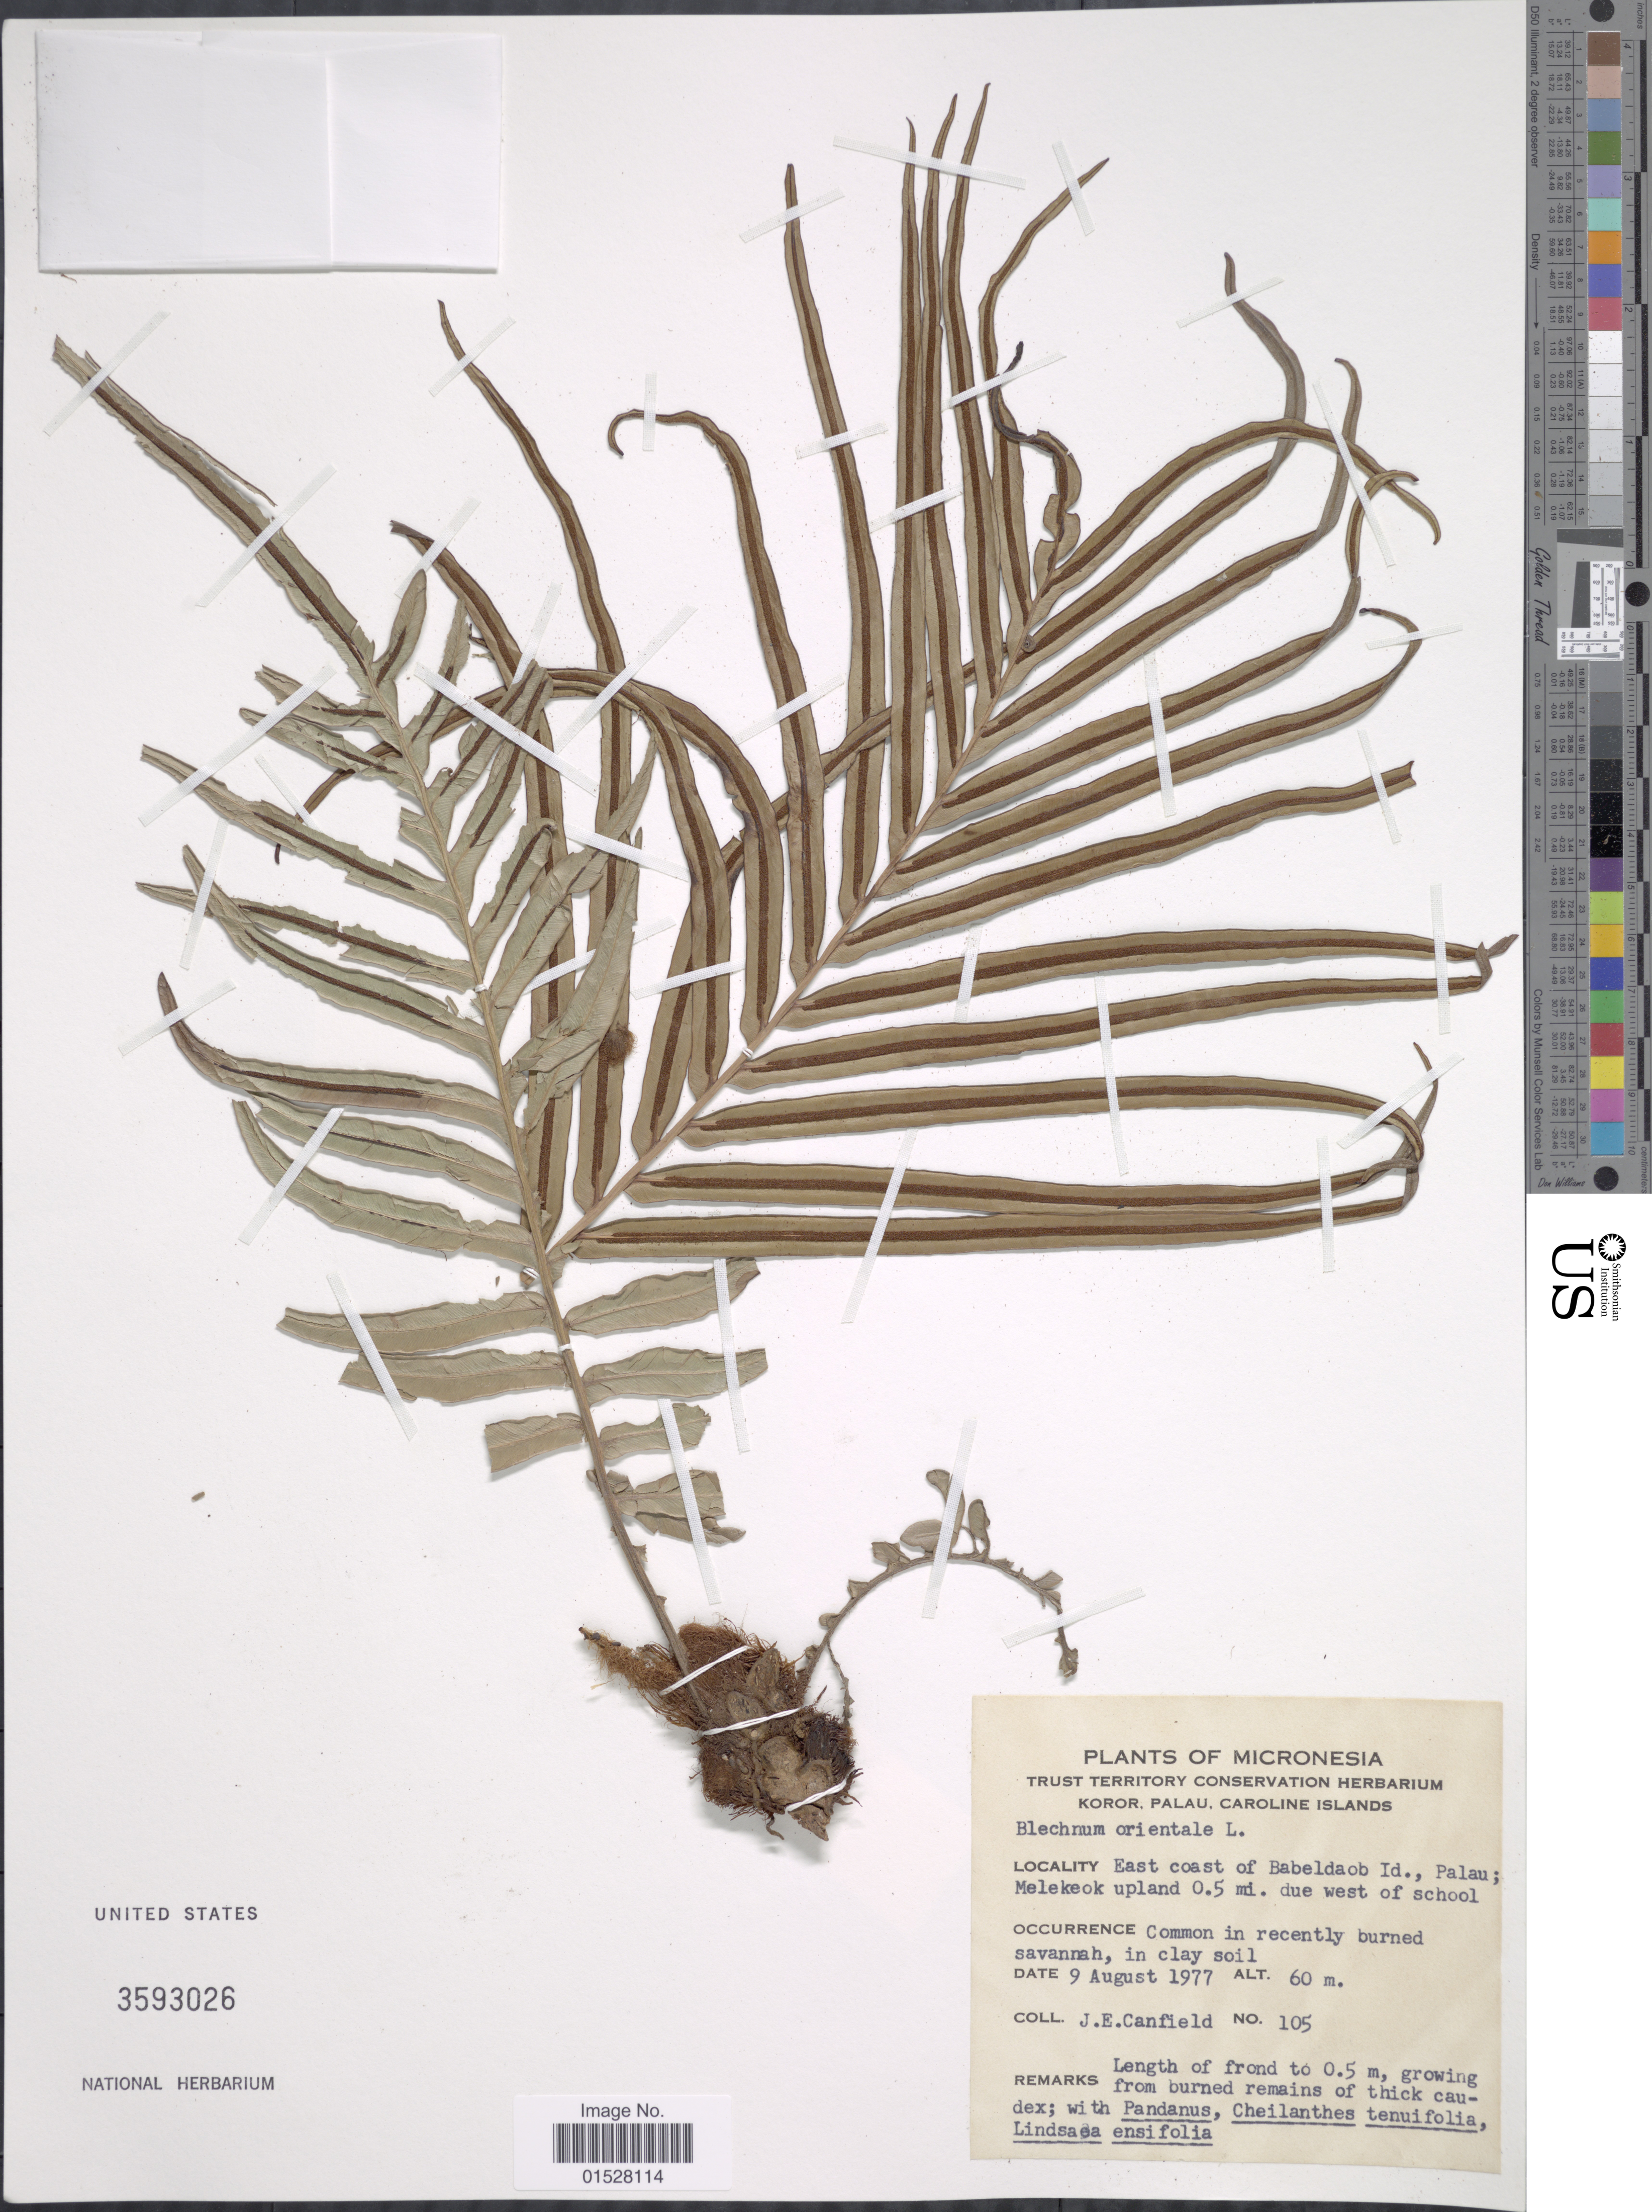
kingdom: Plantae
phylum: Tracheophyta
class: Polypodiopsida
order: Polypodiales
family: Blechnaceae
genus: Blechnum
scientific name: Blechnum orientale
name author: L.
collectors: J. E. Canfield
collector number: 105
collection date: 1977-08-09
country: Palau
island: Babeldaob [Babelthuap]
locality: Koror, Palau, Caroline Islands, east coast of Babeldaob Id., Melekeok upland, 0.5 mi. due west of school.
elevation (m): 60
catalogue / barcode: US 3593026